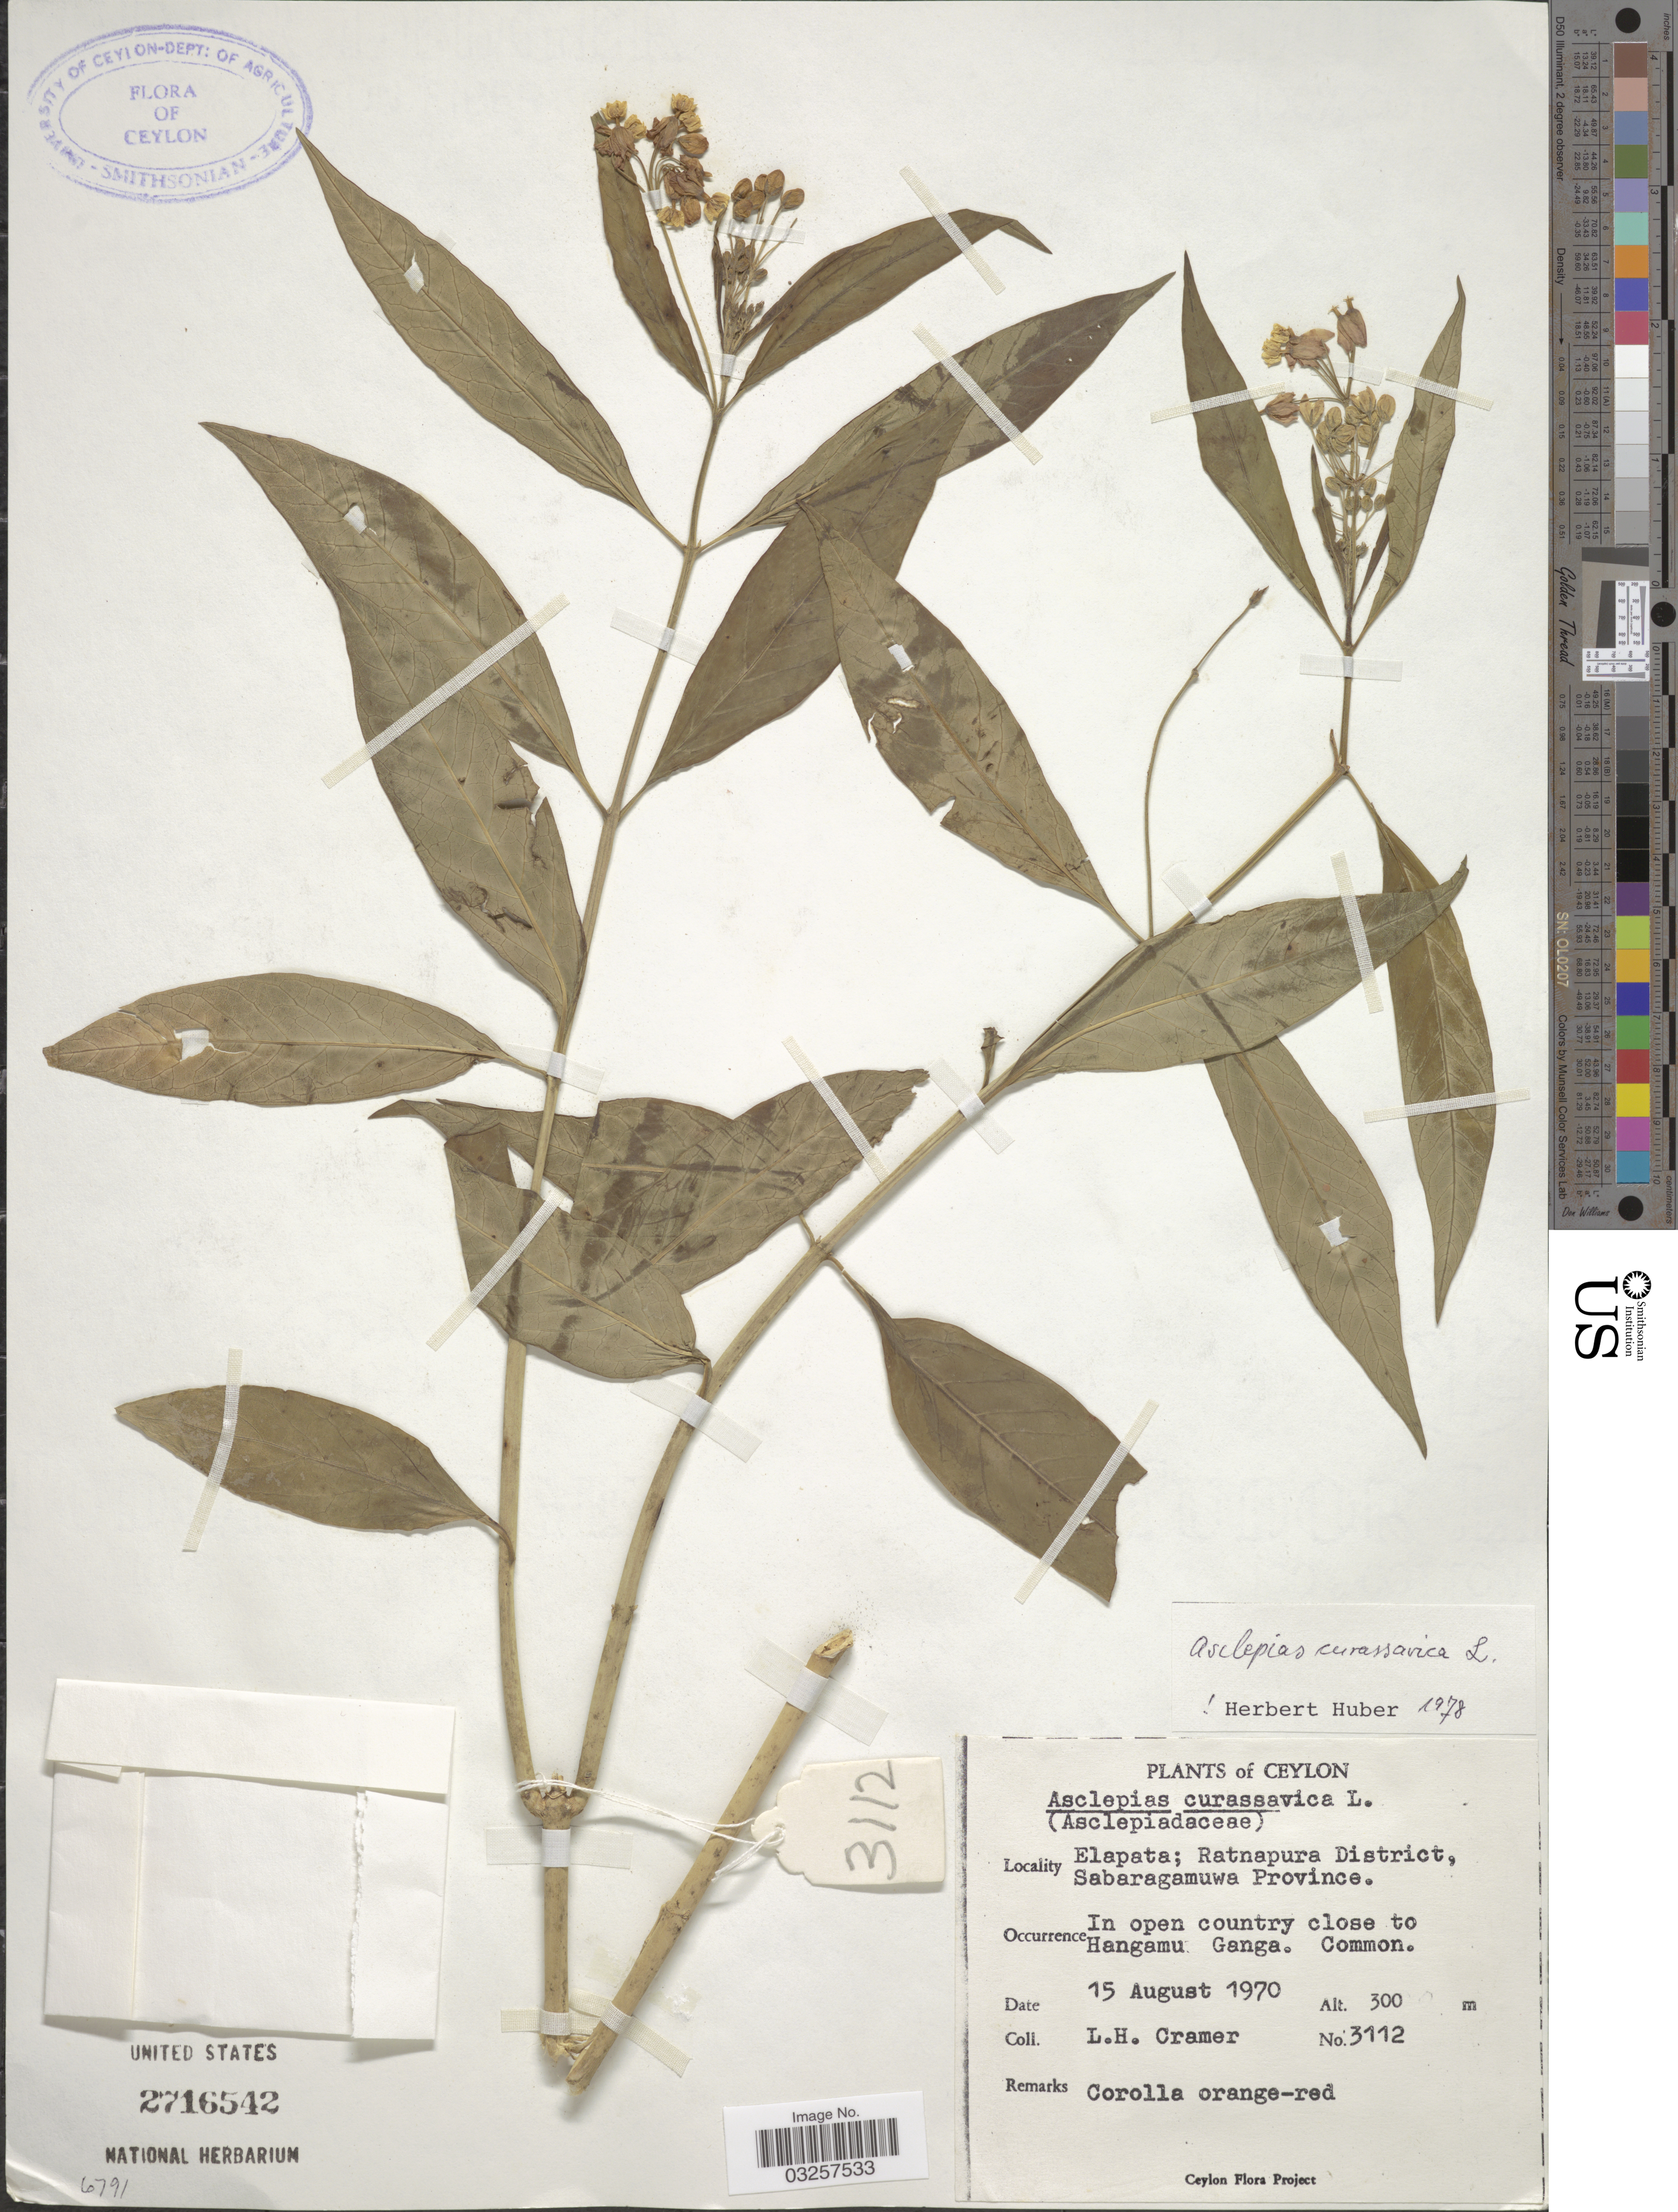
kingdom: Plantae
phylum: Tracheophyta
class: Magnoliopsida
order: Gentianales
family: Apocynaceae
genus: Asclepias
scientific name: Asclepias curassavica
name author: L.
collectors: L. H. Cramer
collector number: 3112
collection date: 1970-08-15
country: Sri Lanka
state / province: Sabaragamuwa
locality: Ceylon. Elapata; Ratnapura District, Sabaragamuwa Province. In open country close to Hangamu Ganga.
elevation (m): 300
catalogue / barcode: US 2716542